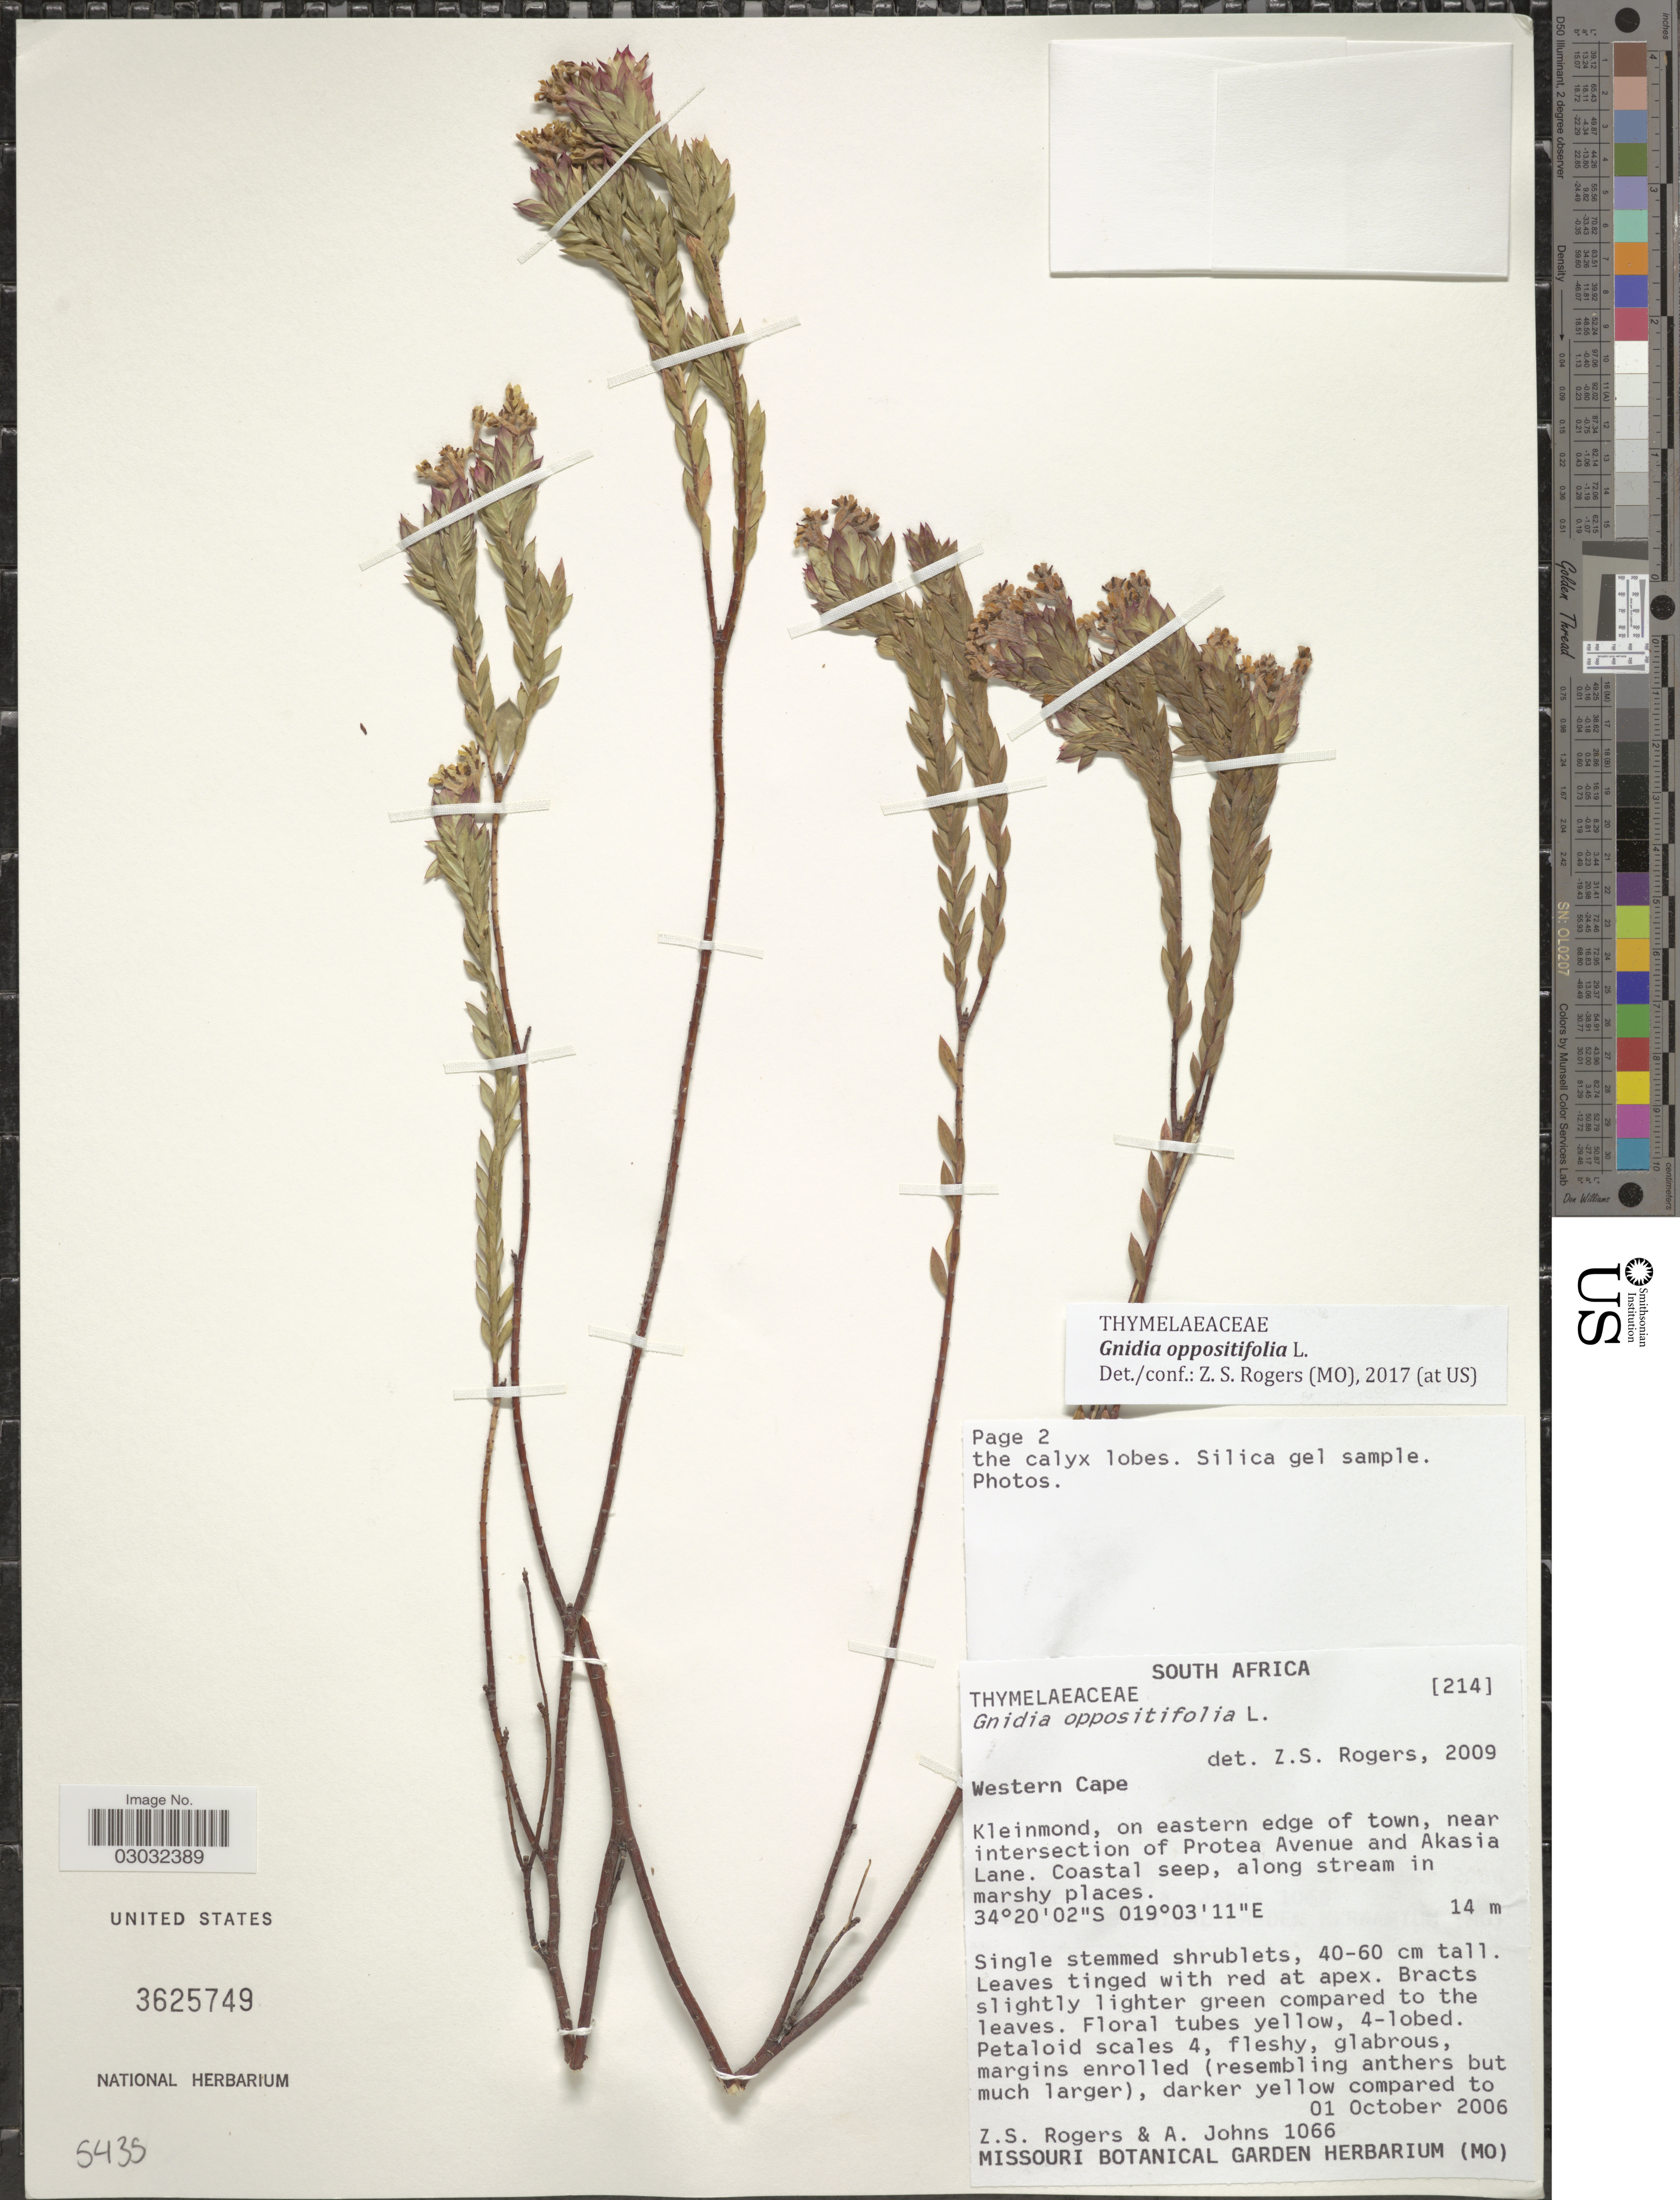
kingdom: Plantae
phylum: Tracheophyta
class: Magnoliopsida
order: Malvales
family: Thymelaeaceae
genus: Gnidia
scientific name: Gnidia oppositifolia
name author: L.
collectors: Z. S. Rogers & A. Johns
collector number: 1066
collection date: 2006-10-01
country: South Africa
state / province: Western Cape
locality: Kleinmond, on eastern edge of town, near intersection of Protea Avenue and Akasia Lane. Coastal seep, along stream in marshy places.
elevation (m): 14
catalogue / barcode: US 3625749